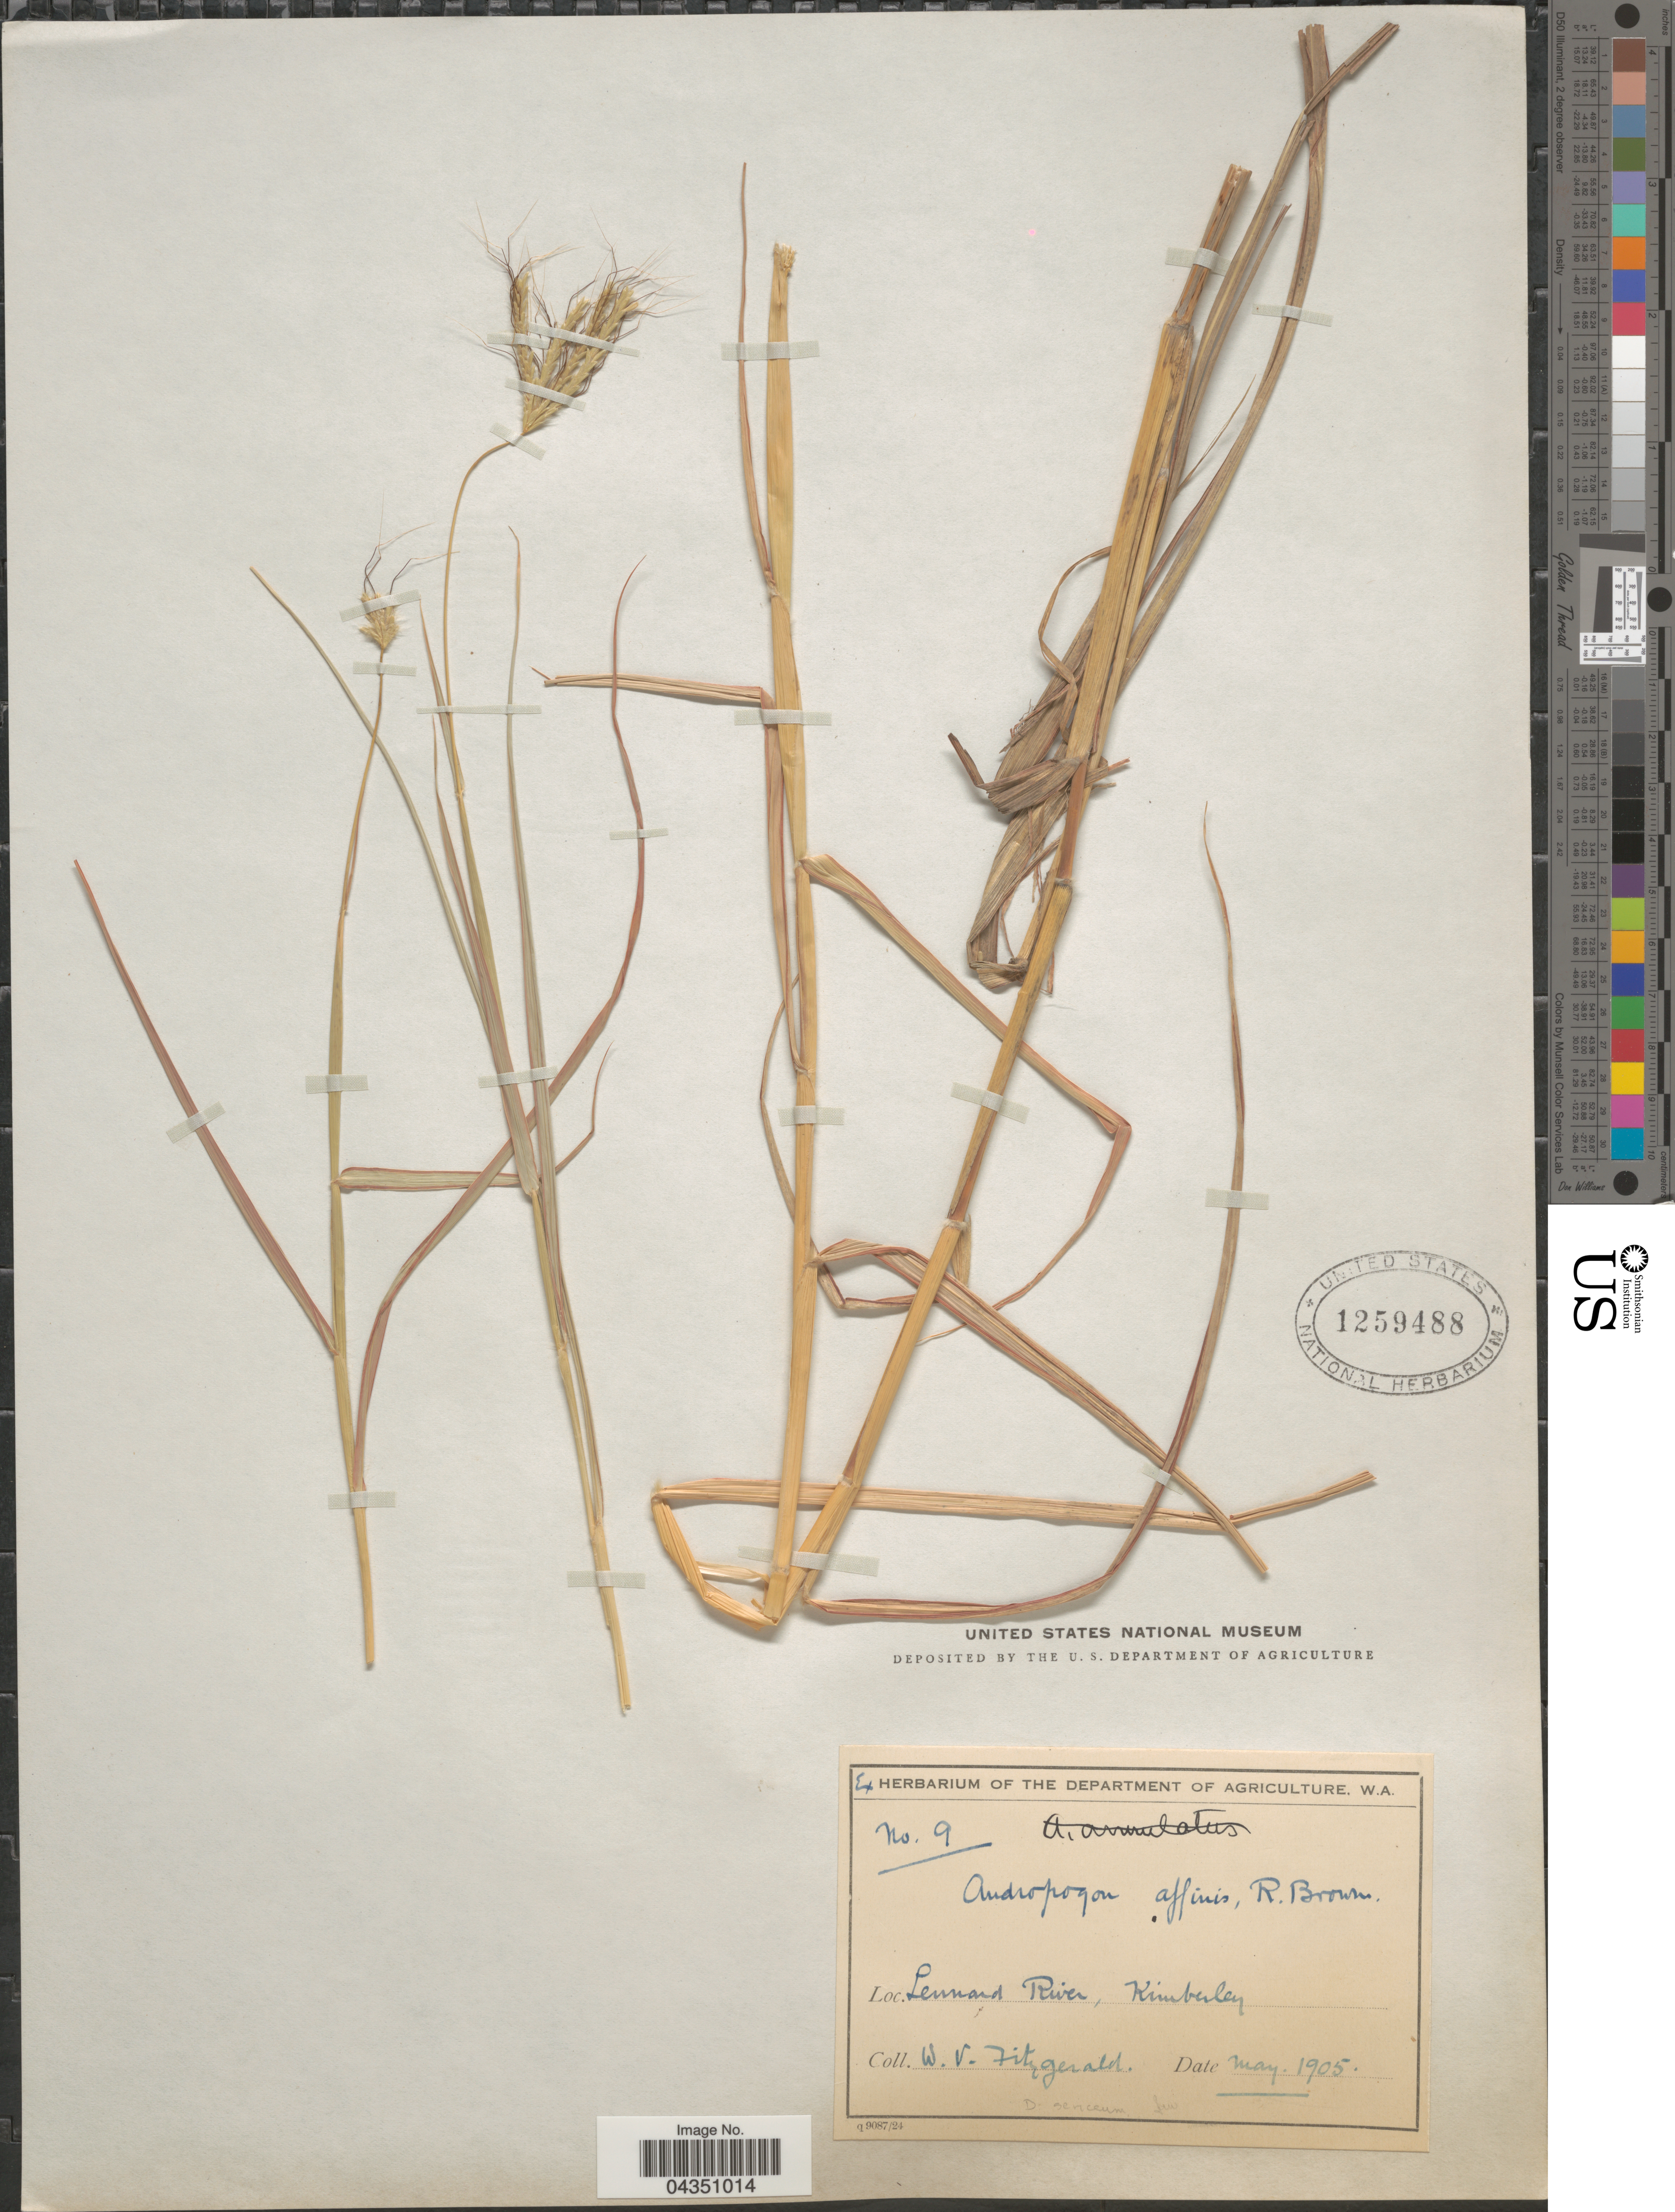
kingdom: Plantae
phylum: Tracheophyta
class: Liliopsida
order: Poales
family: Poaceae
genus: Dichanthium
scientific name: Dichanthium affine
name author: (R. Br.) A. Camus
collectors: W. Fitzgerald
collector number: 9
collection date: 1905-05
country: Australia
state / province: Western Australia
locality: Lennard River, Kimberley.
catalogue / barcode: US 1259488